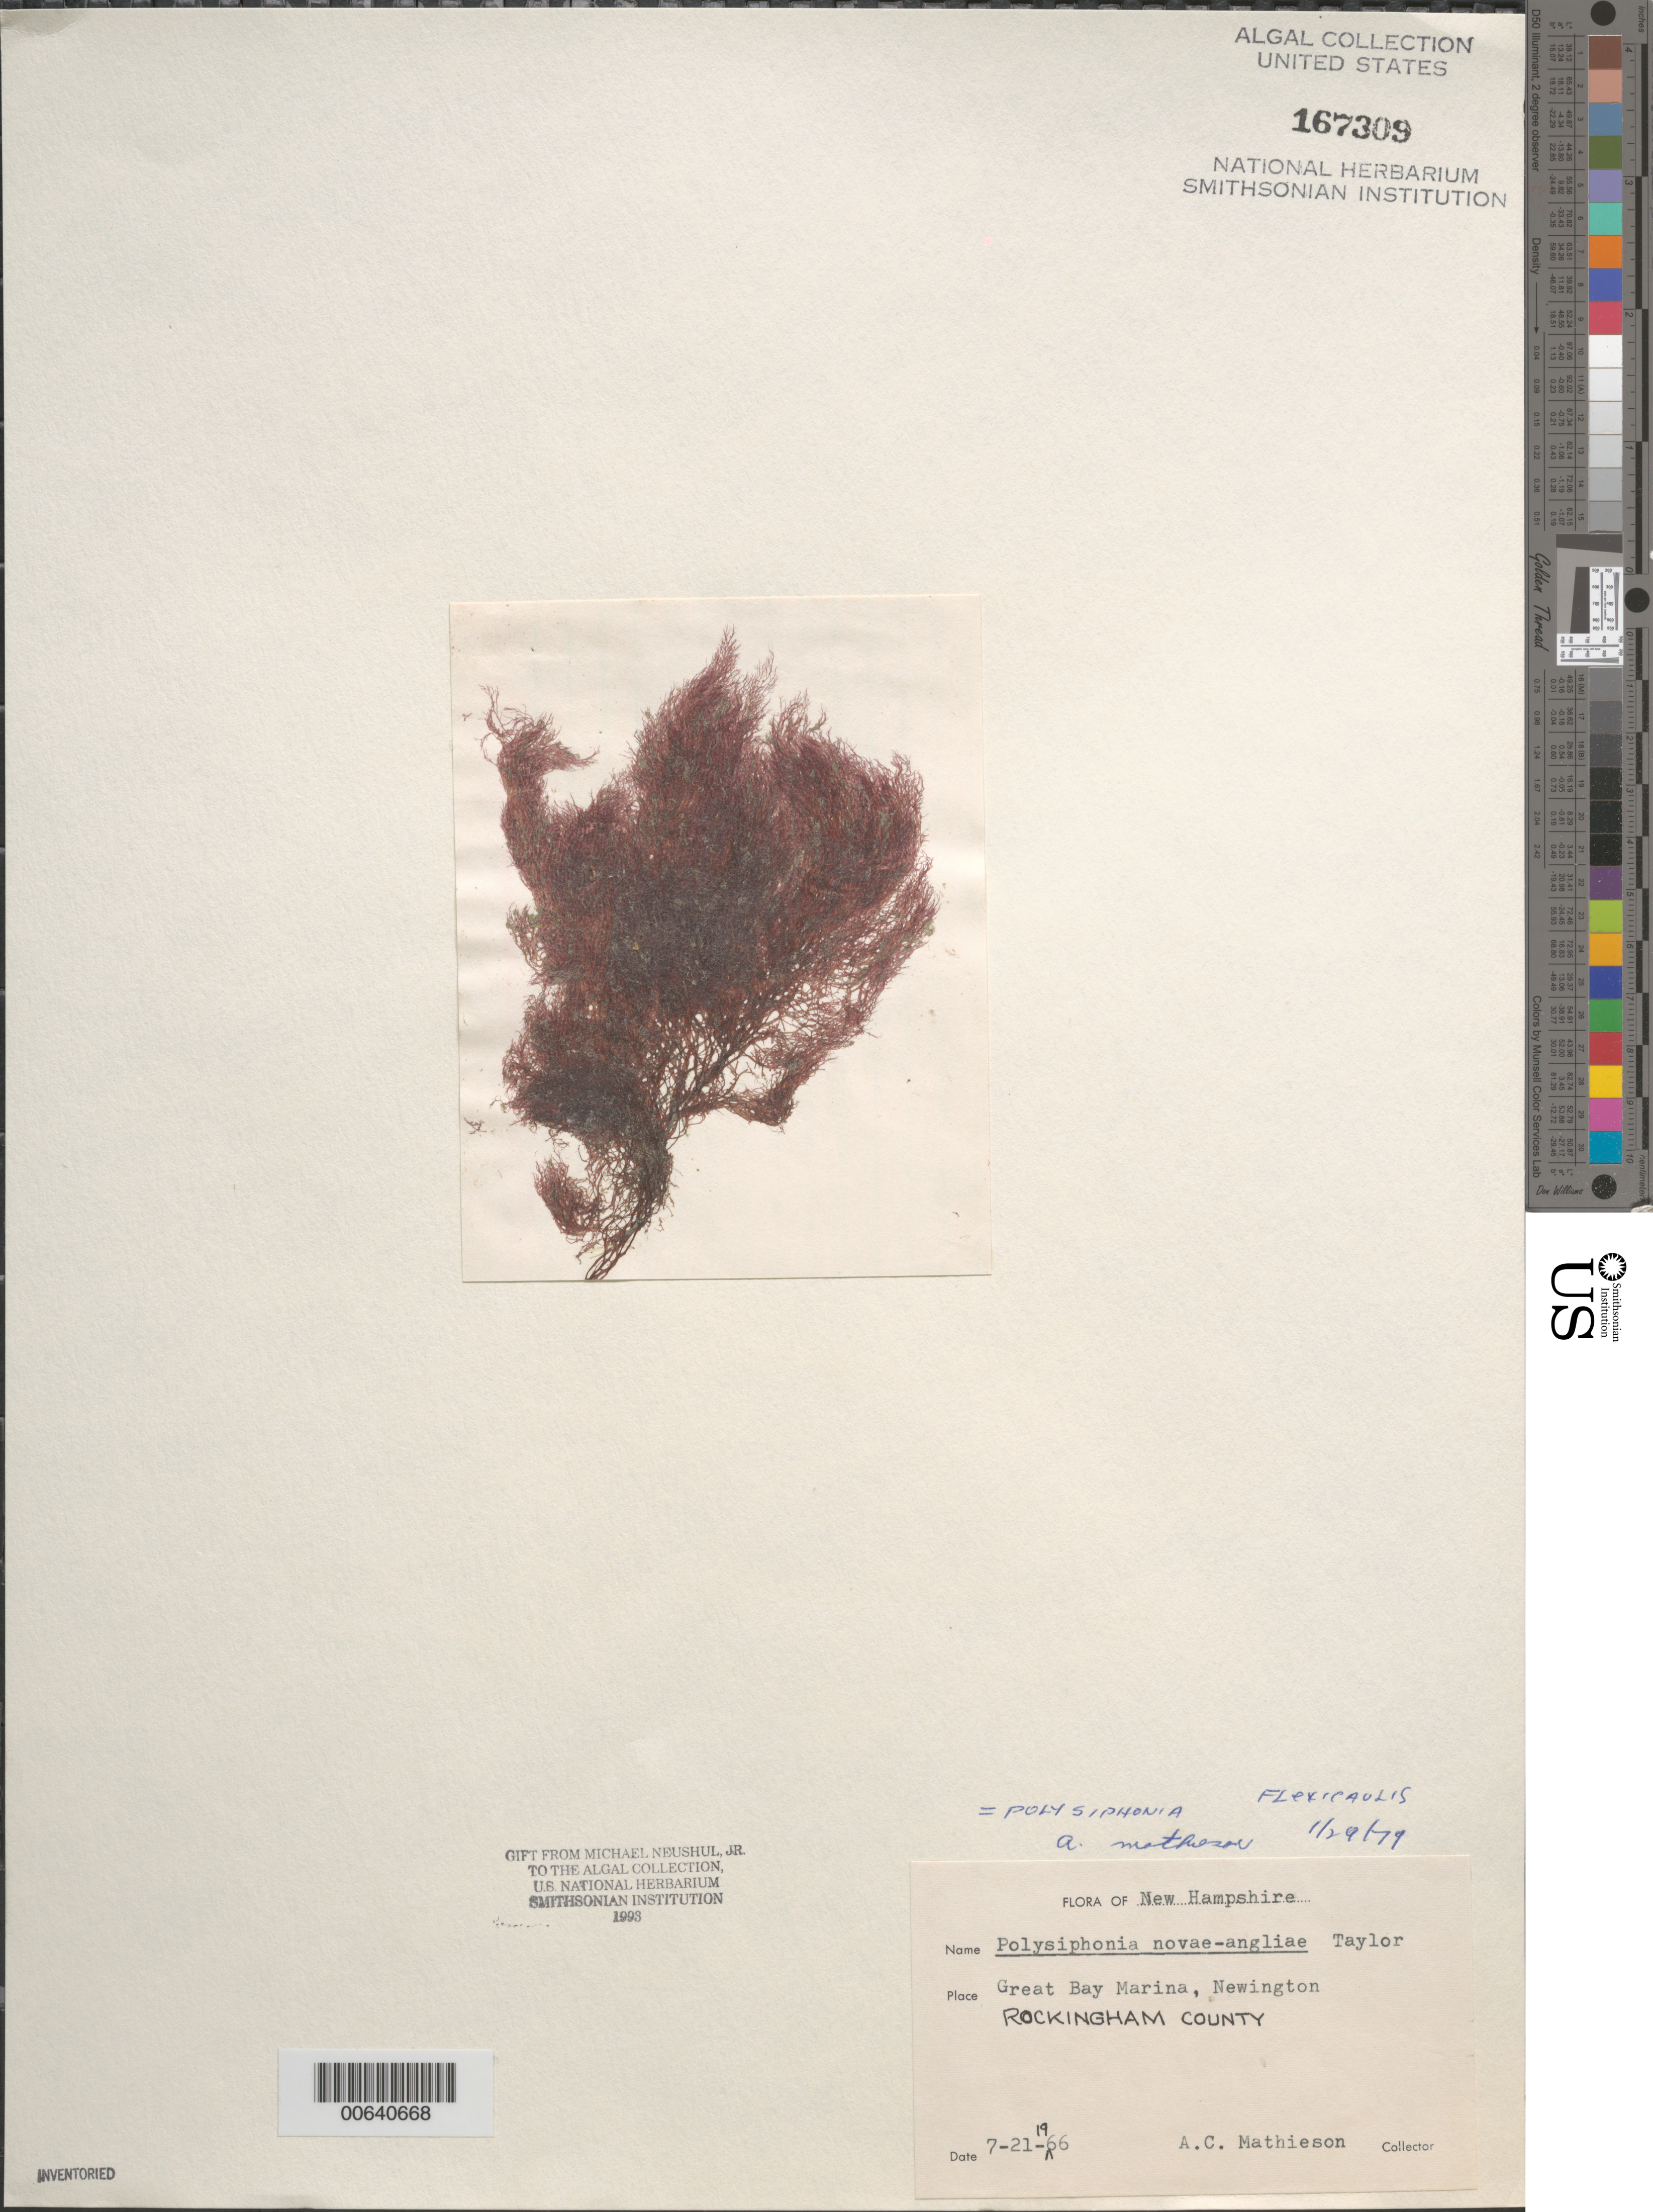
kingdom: Plantae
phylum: Rhodophyta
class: Florideophyceae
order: Ceramiales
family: Rhodomelaceae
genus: Leptosiphonia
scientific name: Leptosiphonia flexicaulis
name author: (Harv.) Savoie & G.W. Saunders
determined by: Algae name updating Project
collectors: A. C. Mathieson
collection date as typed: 21 Jul 1966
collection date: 1966-07-21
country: United States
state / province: New Hampshire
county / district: Rockingham County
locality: Great Bay Marina, Newington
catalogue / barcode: US 167309